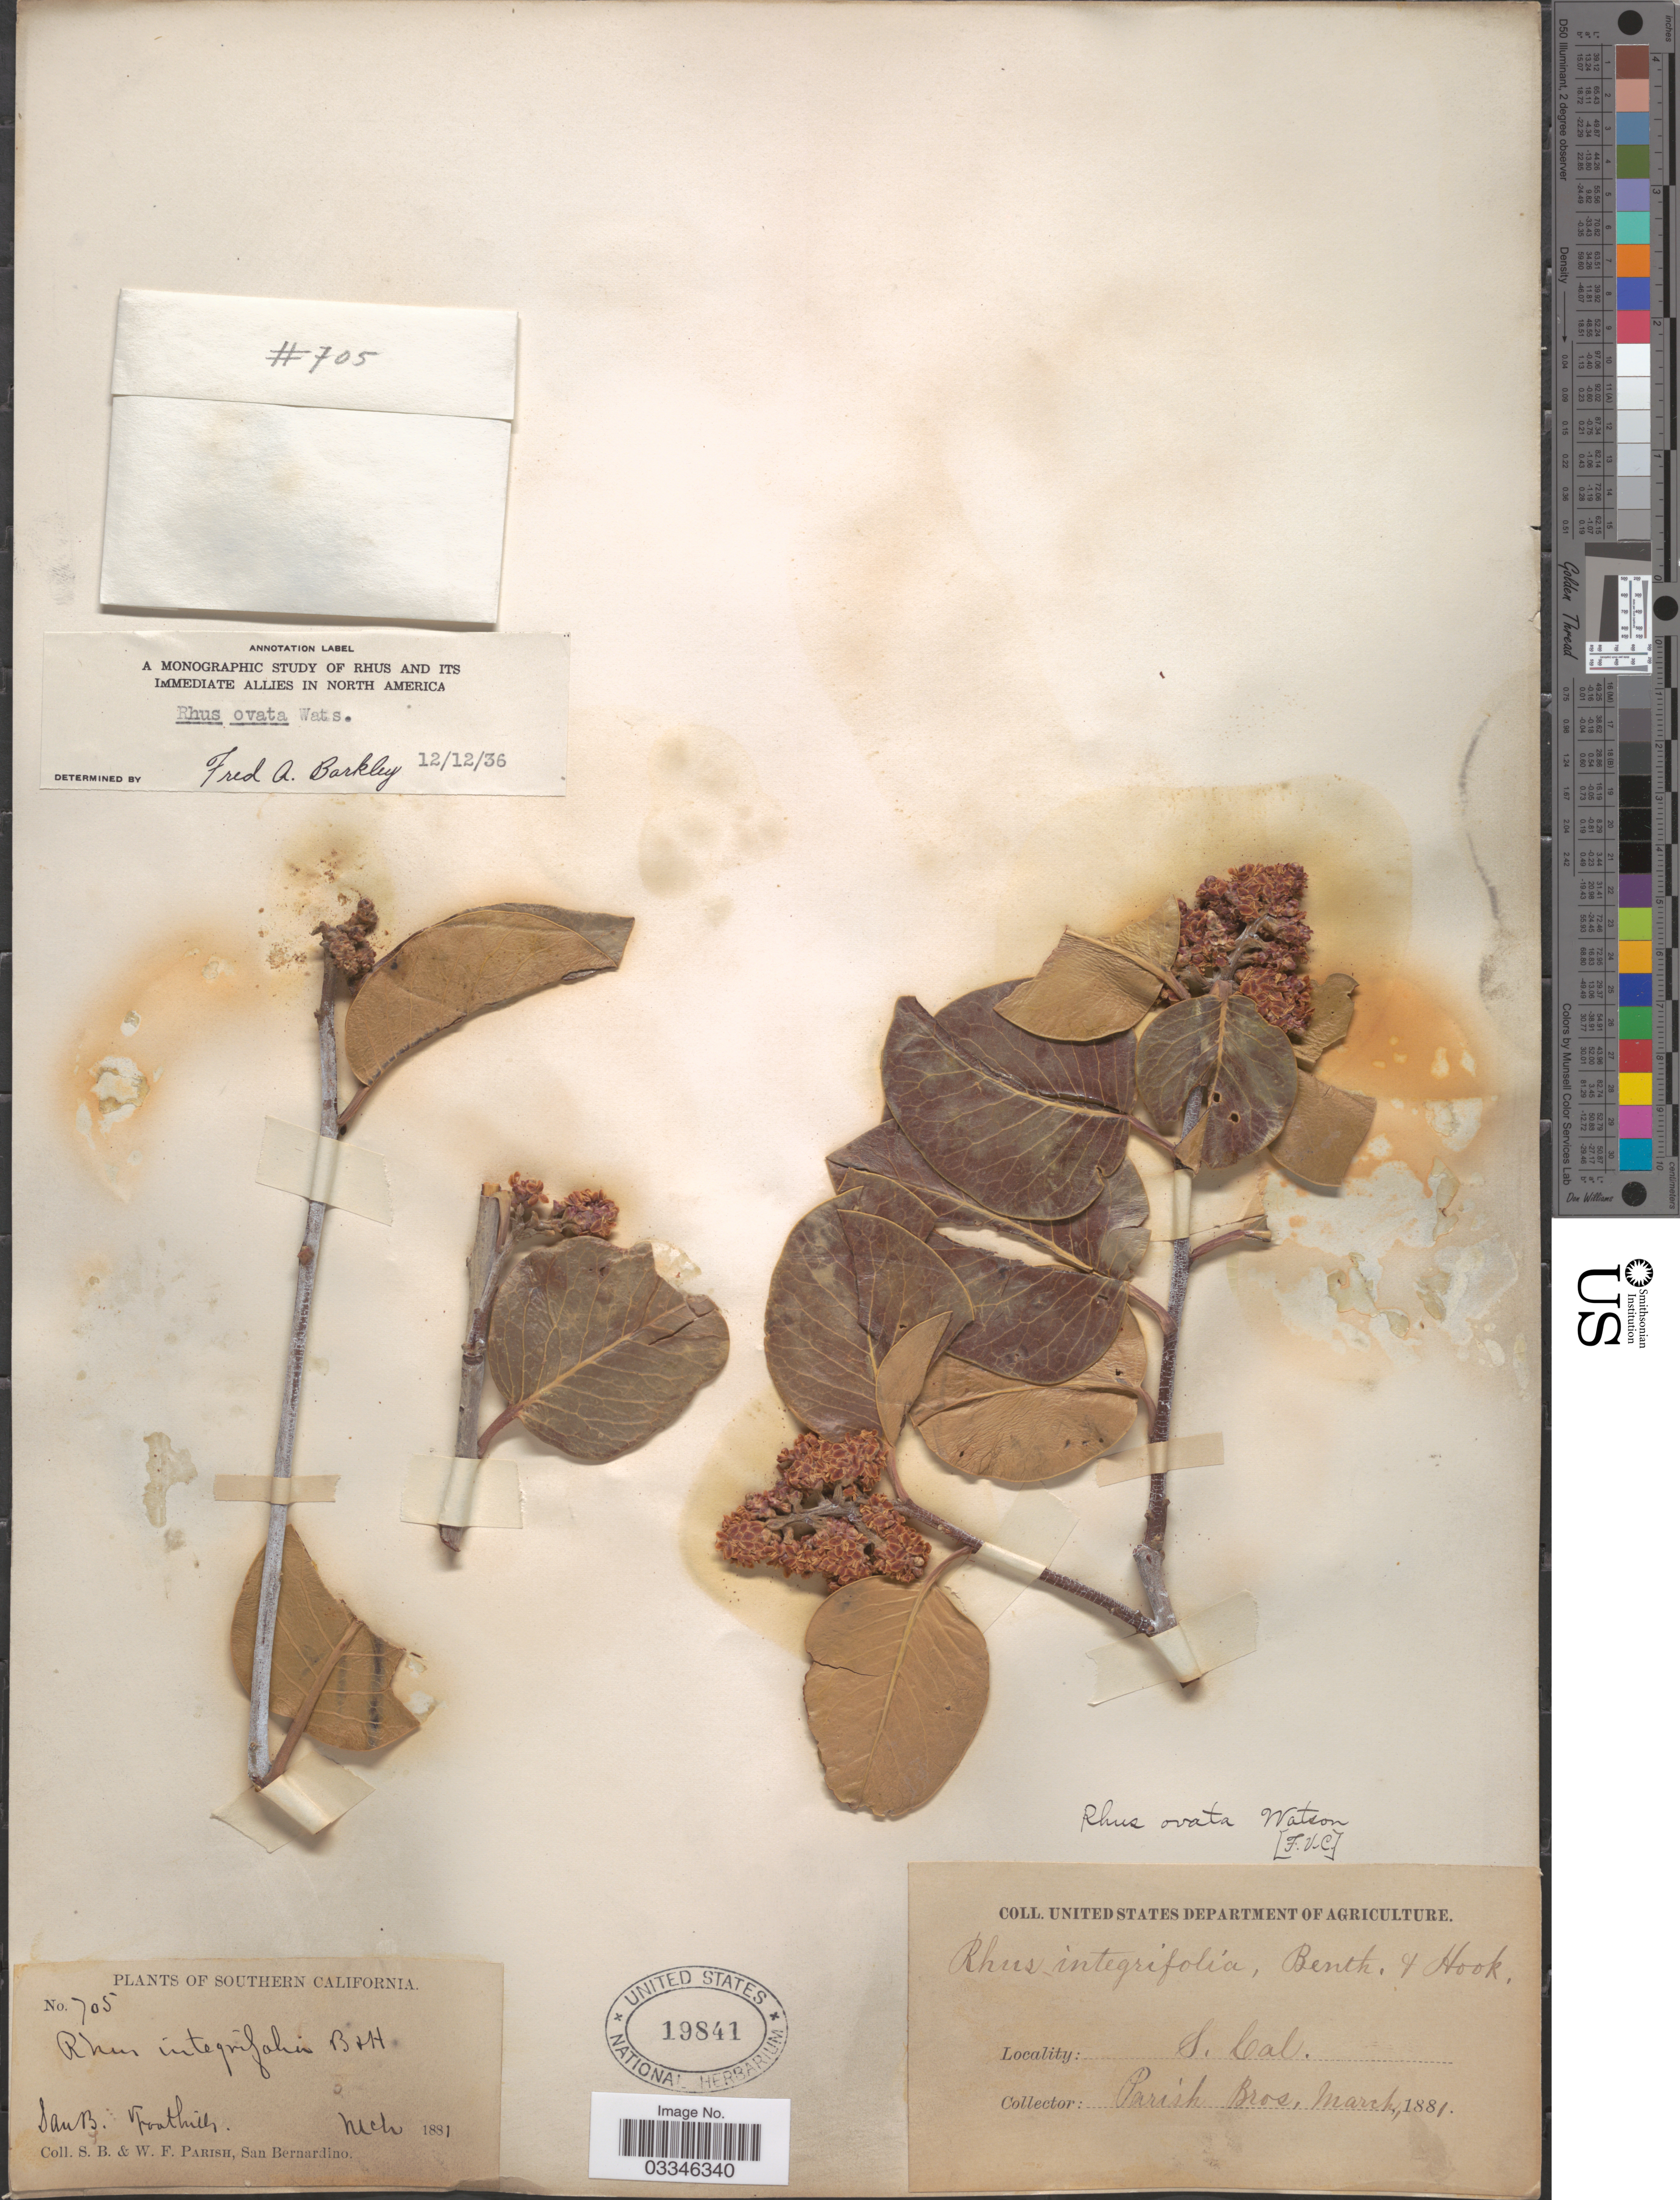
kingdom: Plantae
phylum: Tracheophyta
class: Magnoliopsida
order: Sapindales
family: Anacardiaceae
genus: Rhus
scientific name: Rhus ovata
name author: S. Watson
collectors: S. B. Parish & W. F. Parish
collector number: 705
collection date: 1881-03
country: United States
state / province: California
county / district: San Bernardino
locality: Southern California. San B. Foothills. San Bernardino.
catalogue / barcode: US 19841